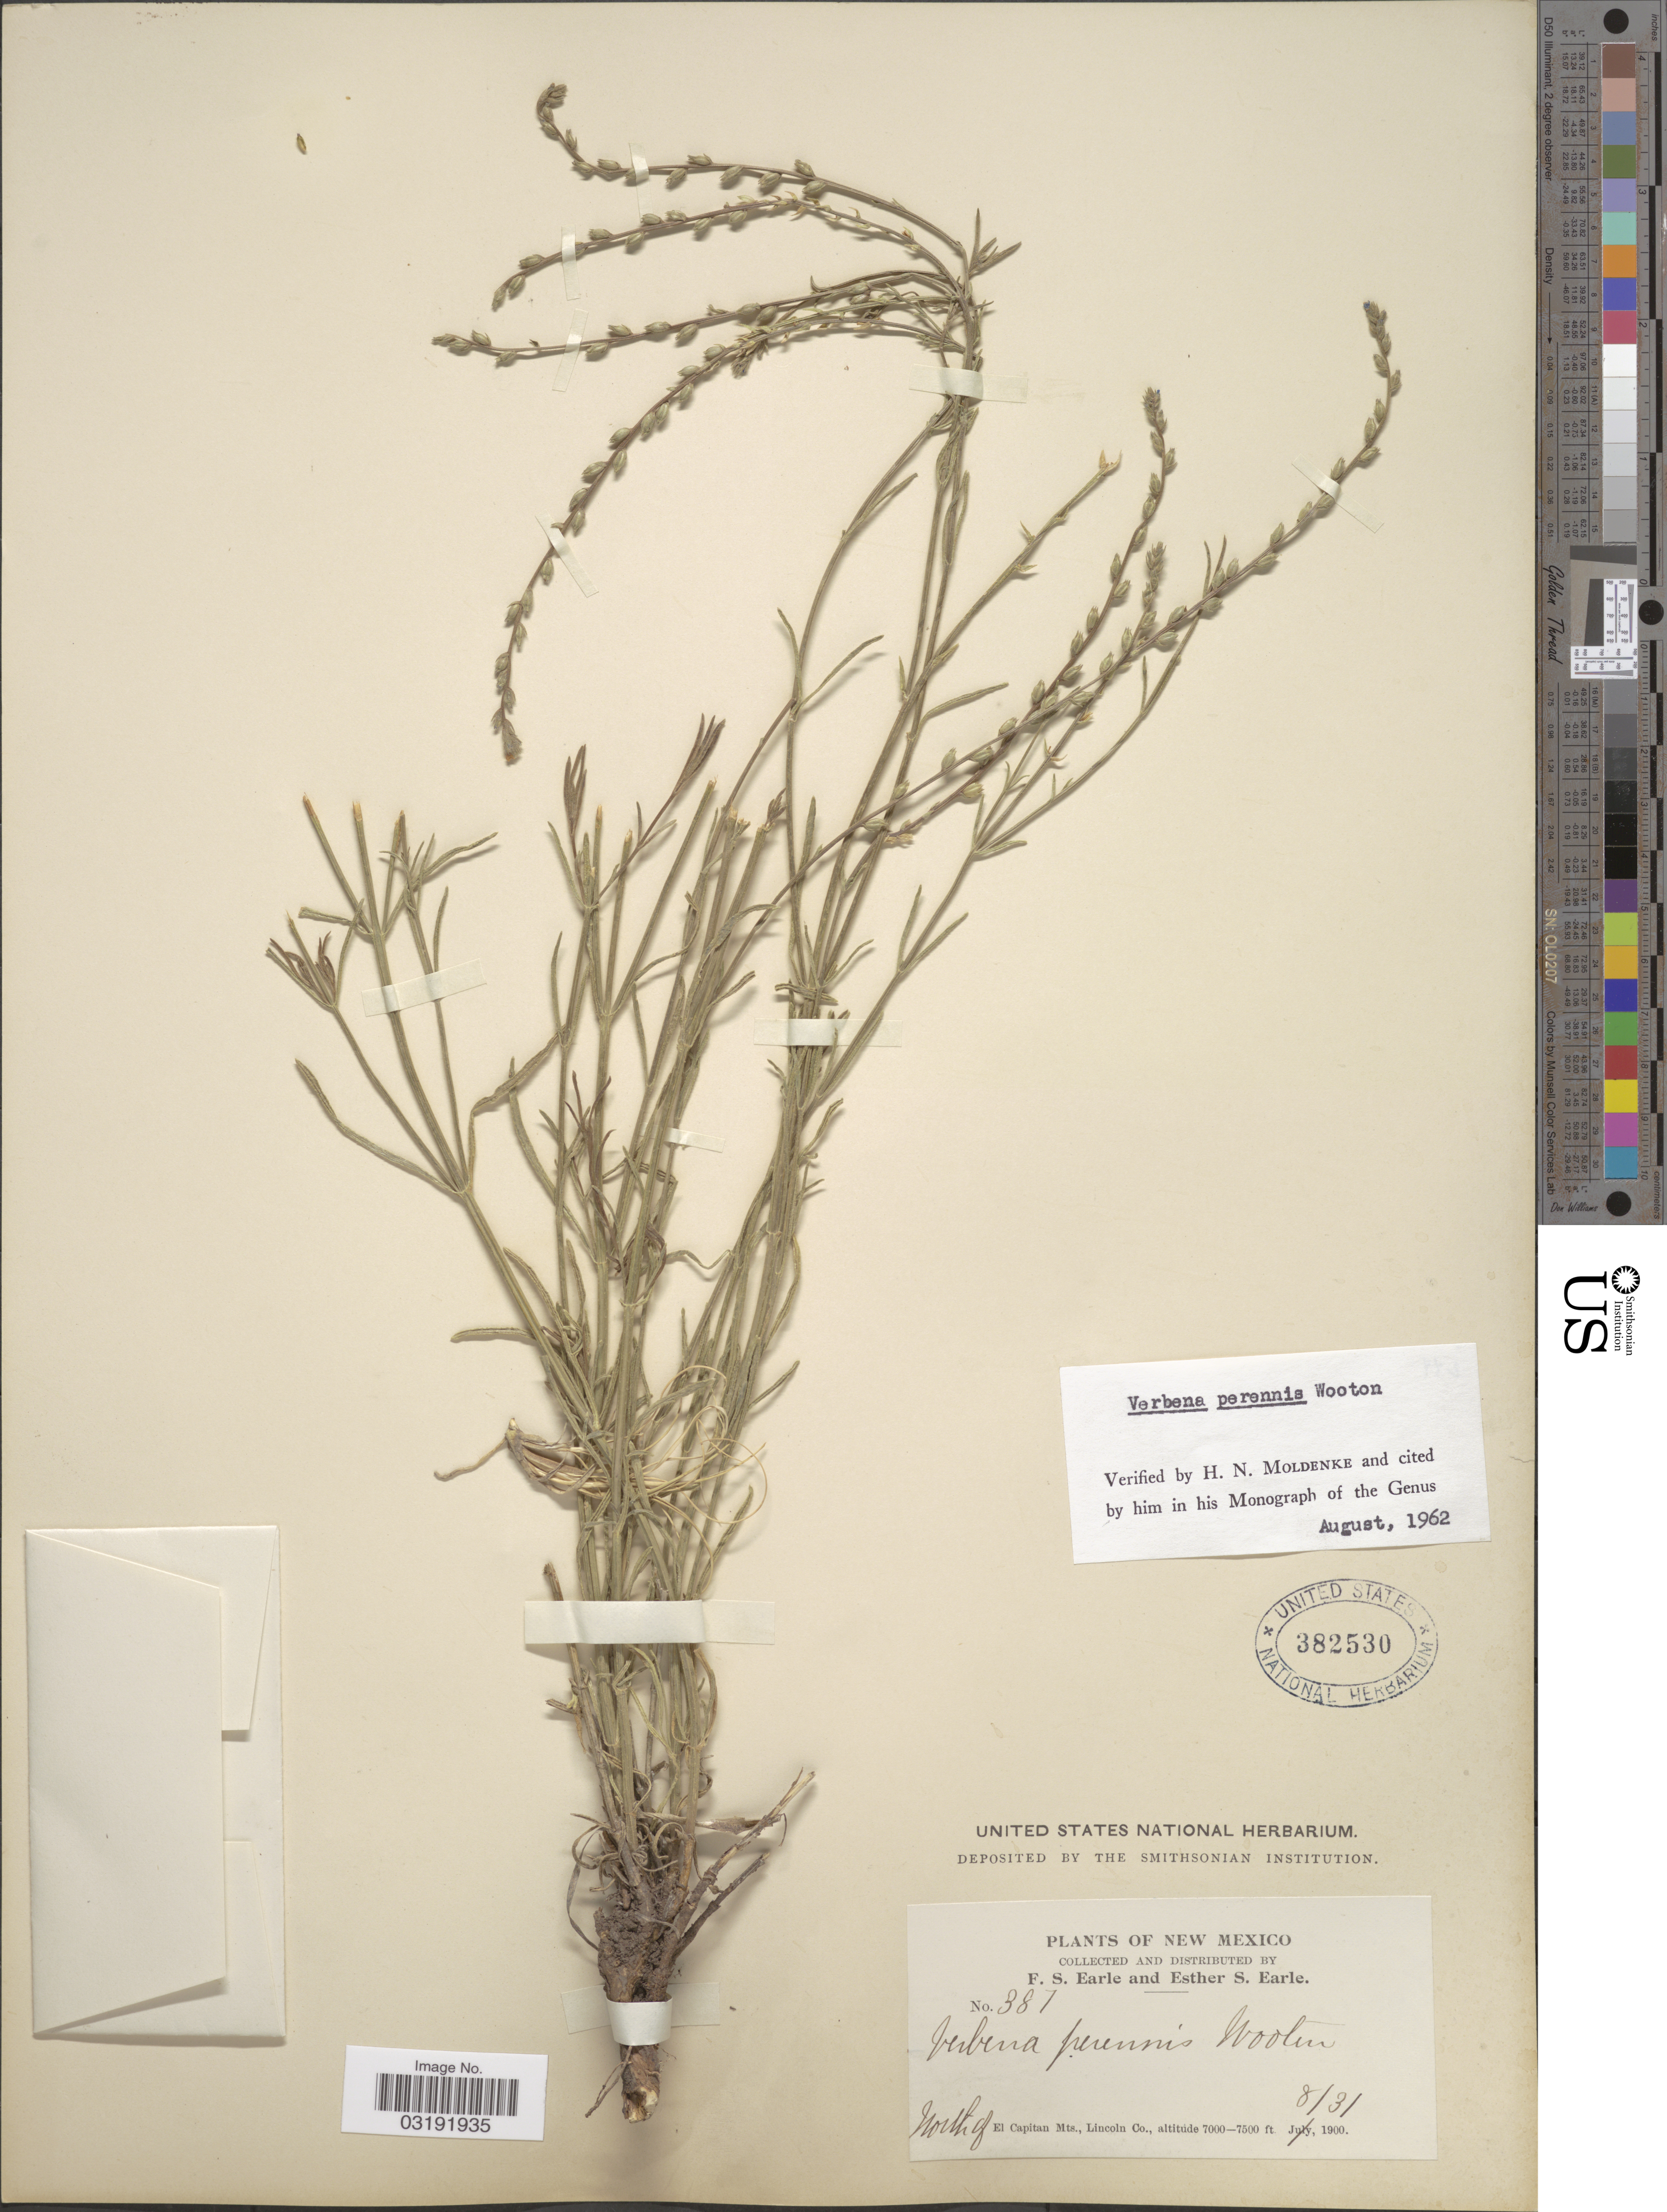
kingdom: Plantae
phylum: Tracheophyta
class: Magnoliopsida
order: Lamiales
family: Verbenaceae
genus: Verbena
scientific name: Verbena perennis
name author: Wooton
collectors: F. S. Earle & E. S. Earle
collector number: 387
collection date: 1900-08-31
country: United States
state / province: New Mexico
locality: North of El Capitan Mts., Lincoln Co.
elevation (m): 2134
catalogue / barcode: US 382530